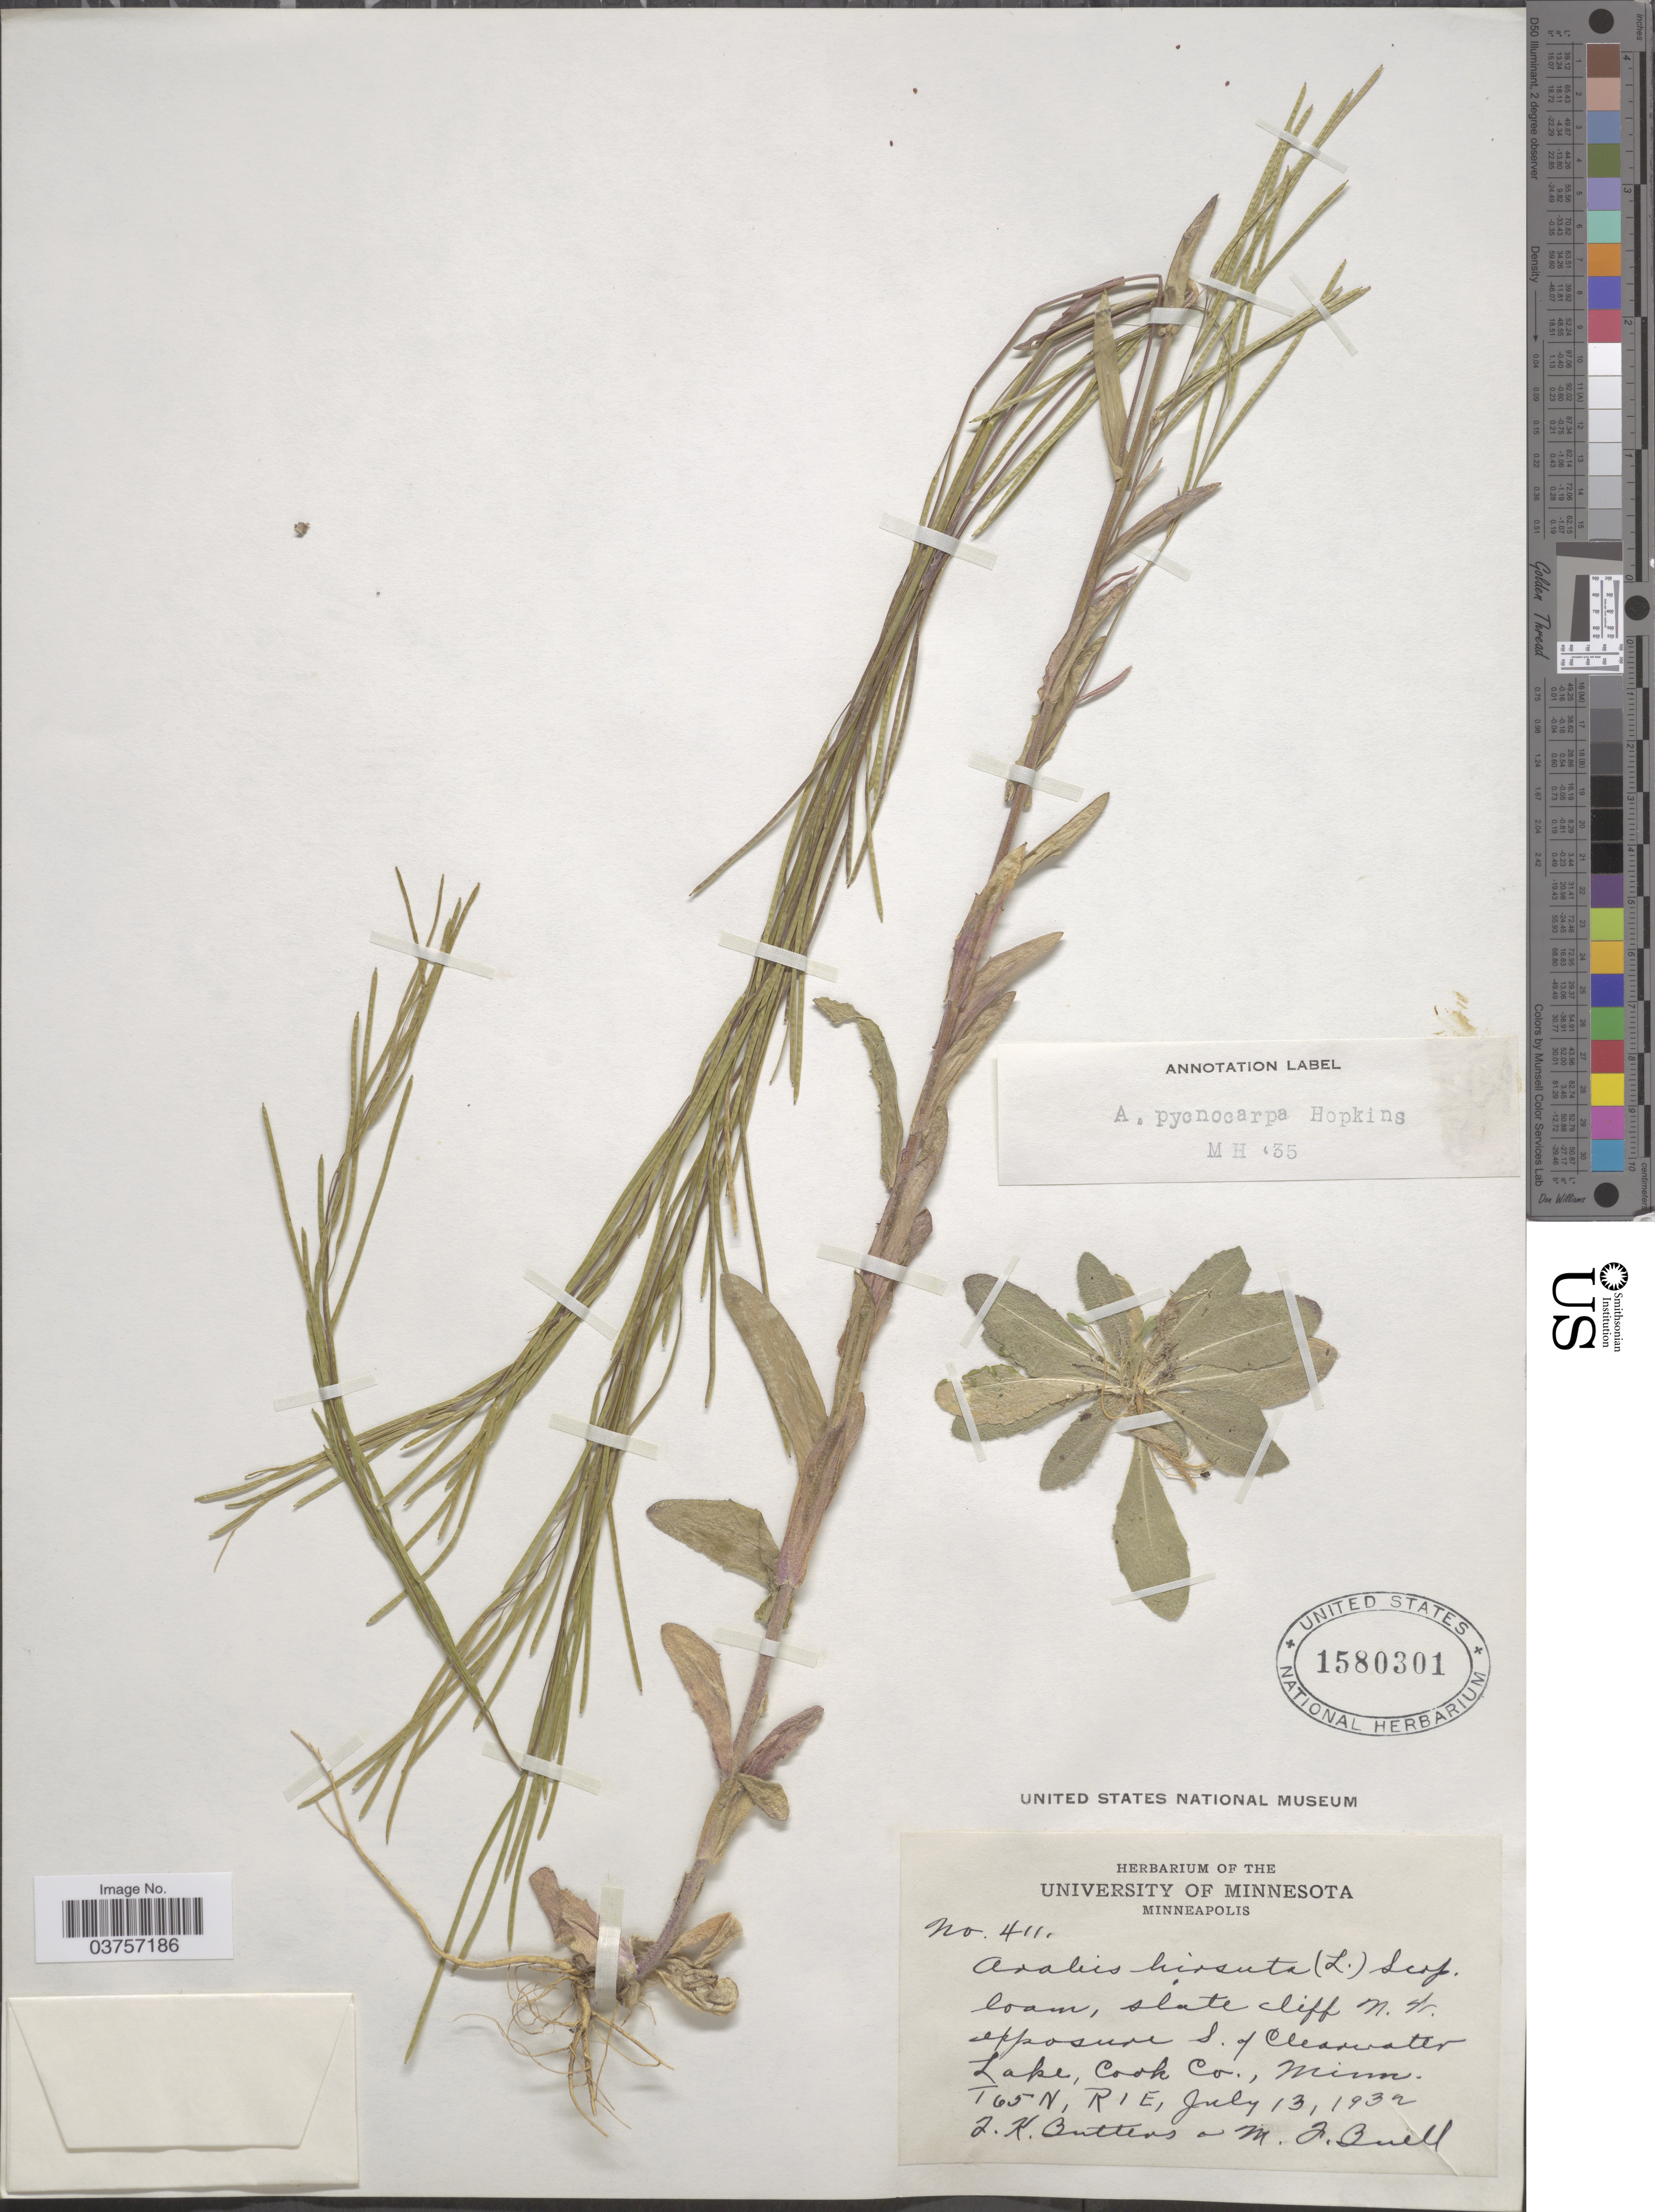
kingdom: Plantae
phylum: Tracheophyta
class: Magnoliopsida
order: Brassicales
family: Brassicaceae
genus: Arabis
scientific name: Arabis hirsuta var. pycnocarpa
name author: M. Hopkins & Rollins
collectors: J. Butters & M. Buell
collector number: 411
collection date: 1932-07-13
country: United States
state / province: Minnesota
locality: S. of Clearwater Lake, Cook Co. T 65 N, R 1 E.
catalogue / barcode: US 1580301